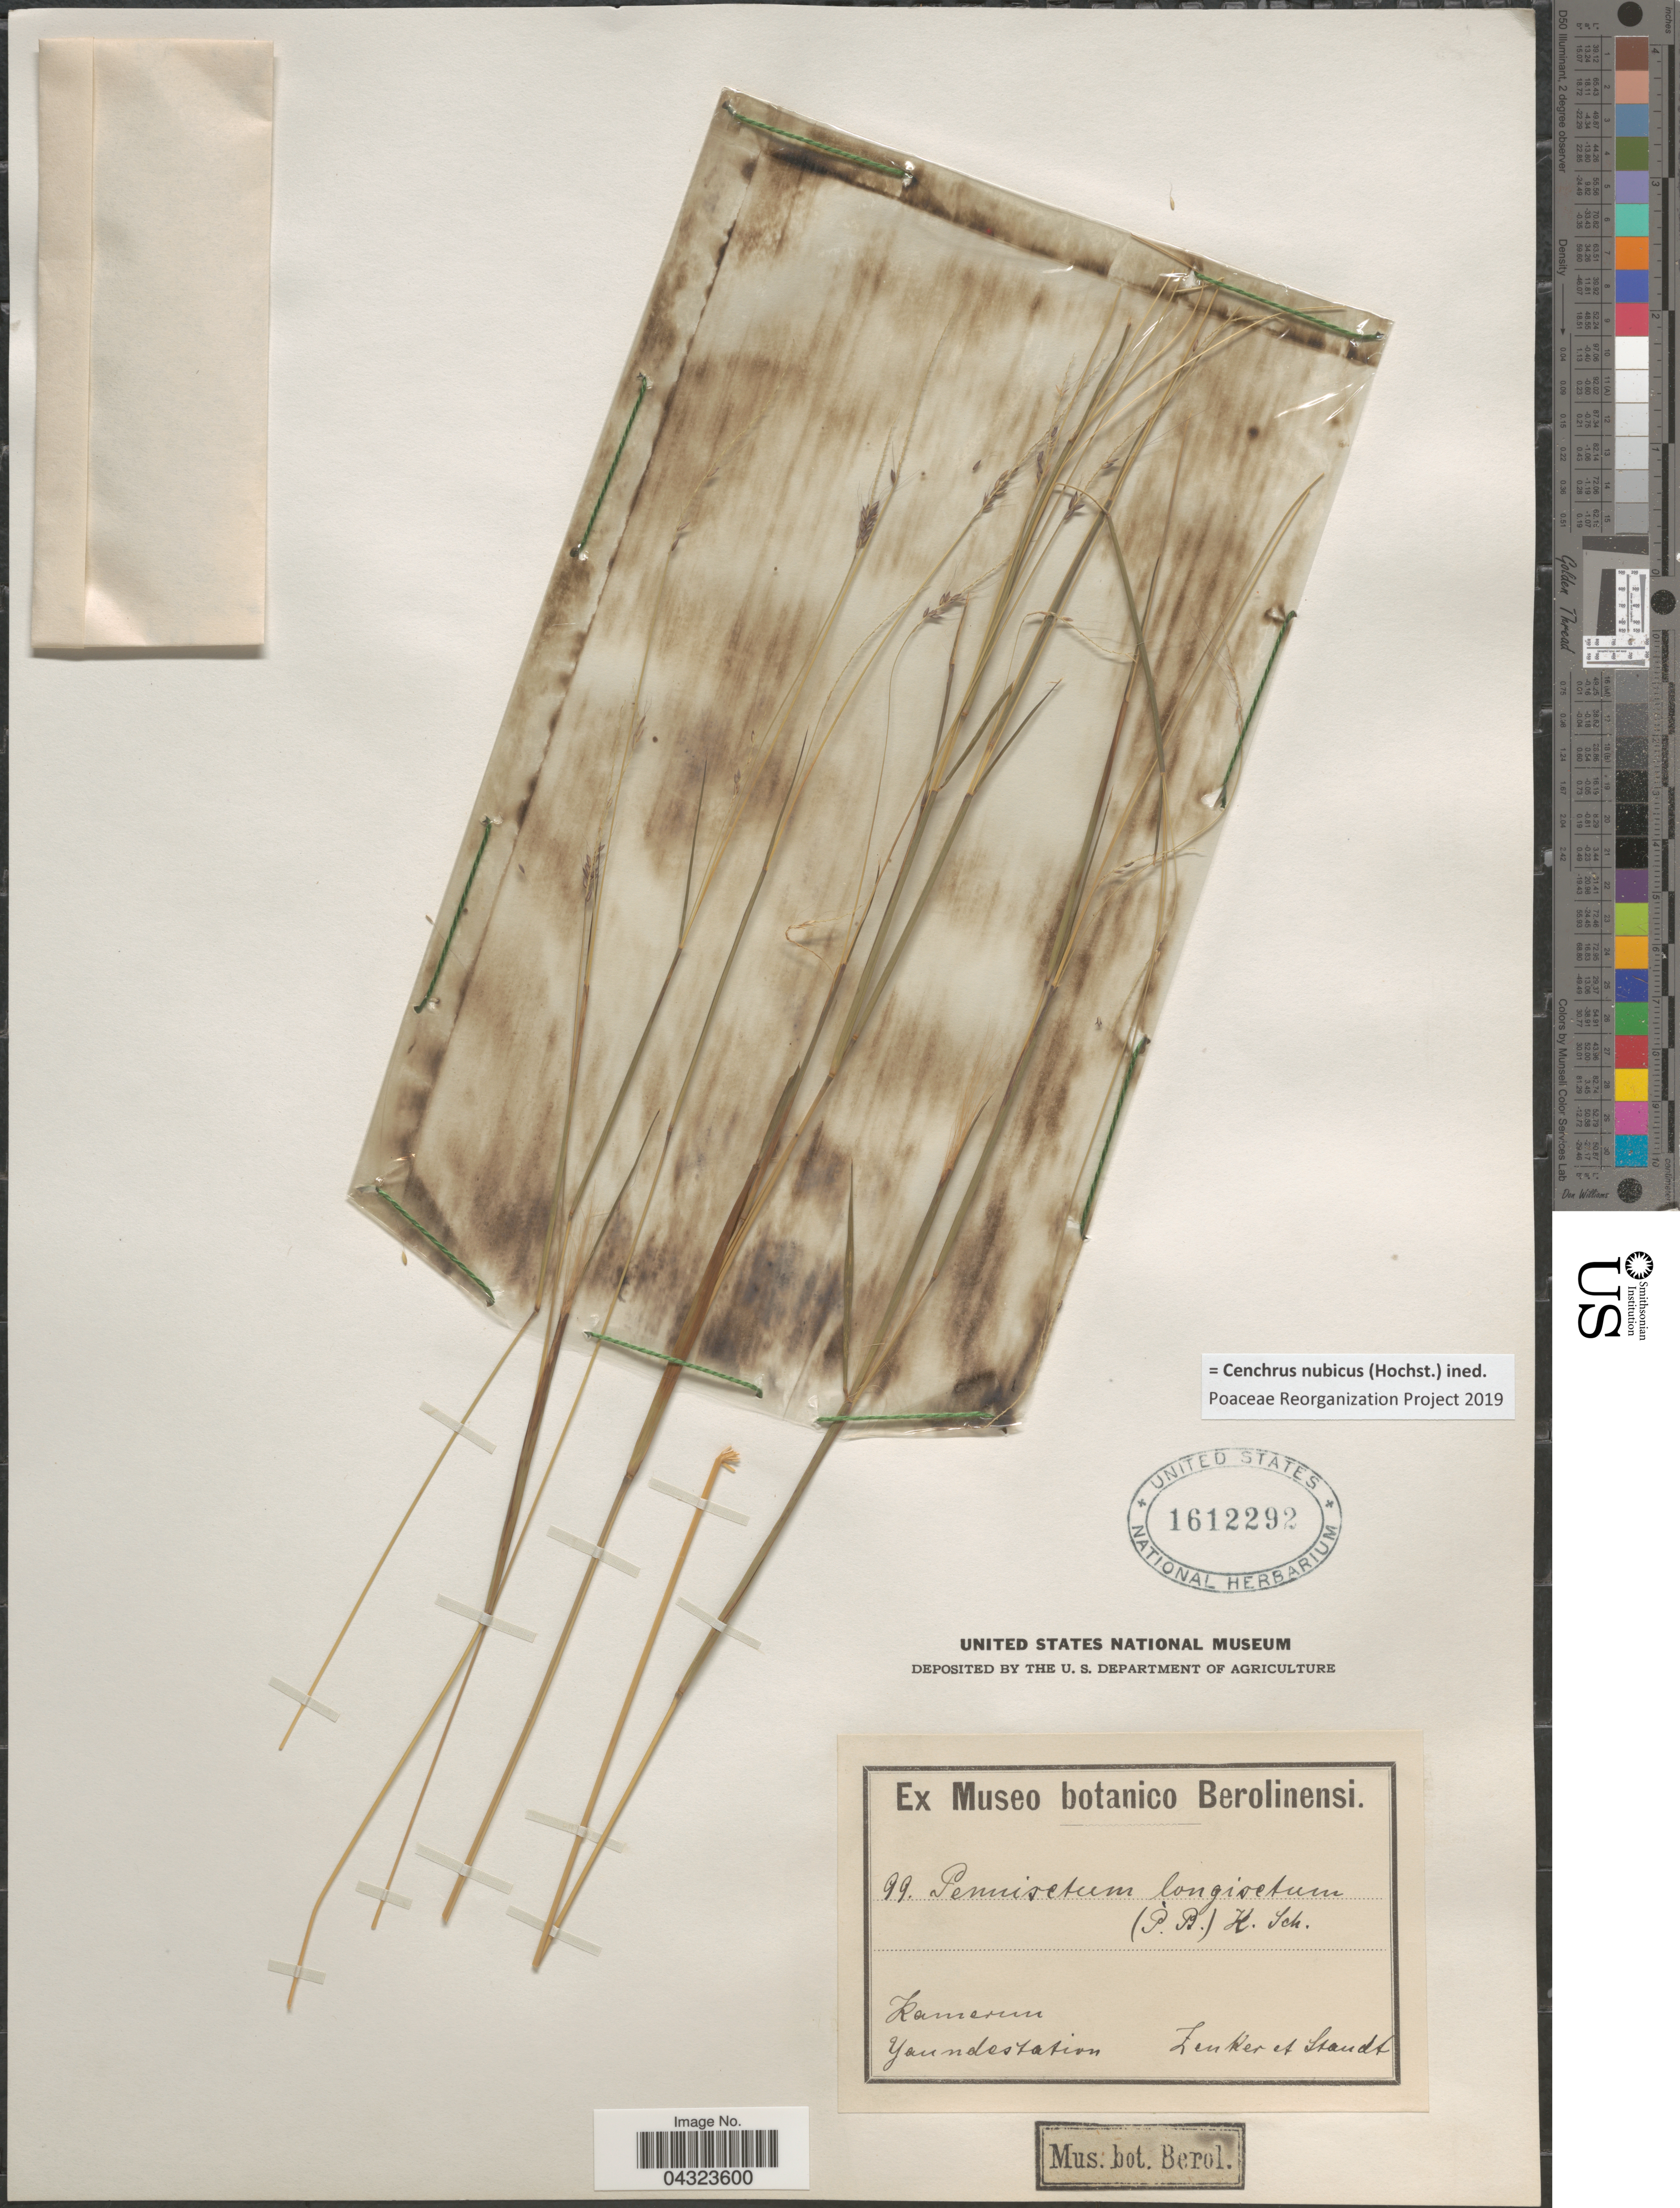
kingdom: Plantae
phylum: Tracheophyta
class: Liliopsida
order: Poales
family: Poaceae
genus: Cenchrus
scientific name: Cenchrus nubicus (Hochst.) ined. PRP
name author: (Hochst.)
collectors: Zenker, -- & -. Staudt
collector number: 99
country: Cameroon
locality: Kamerun. Yaundestation.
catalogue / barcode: US 1612292